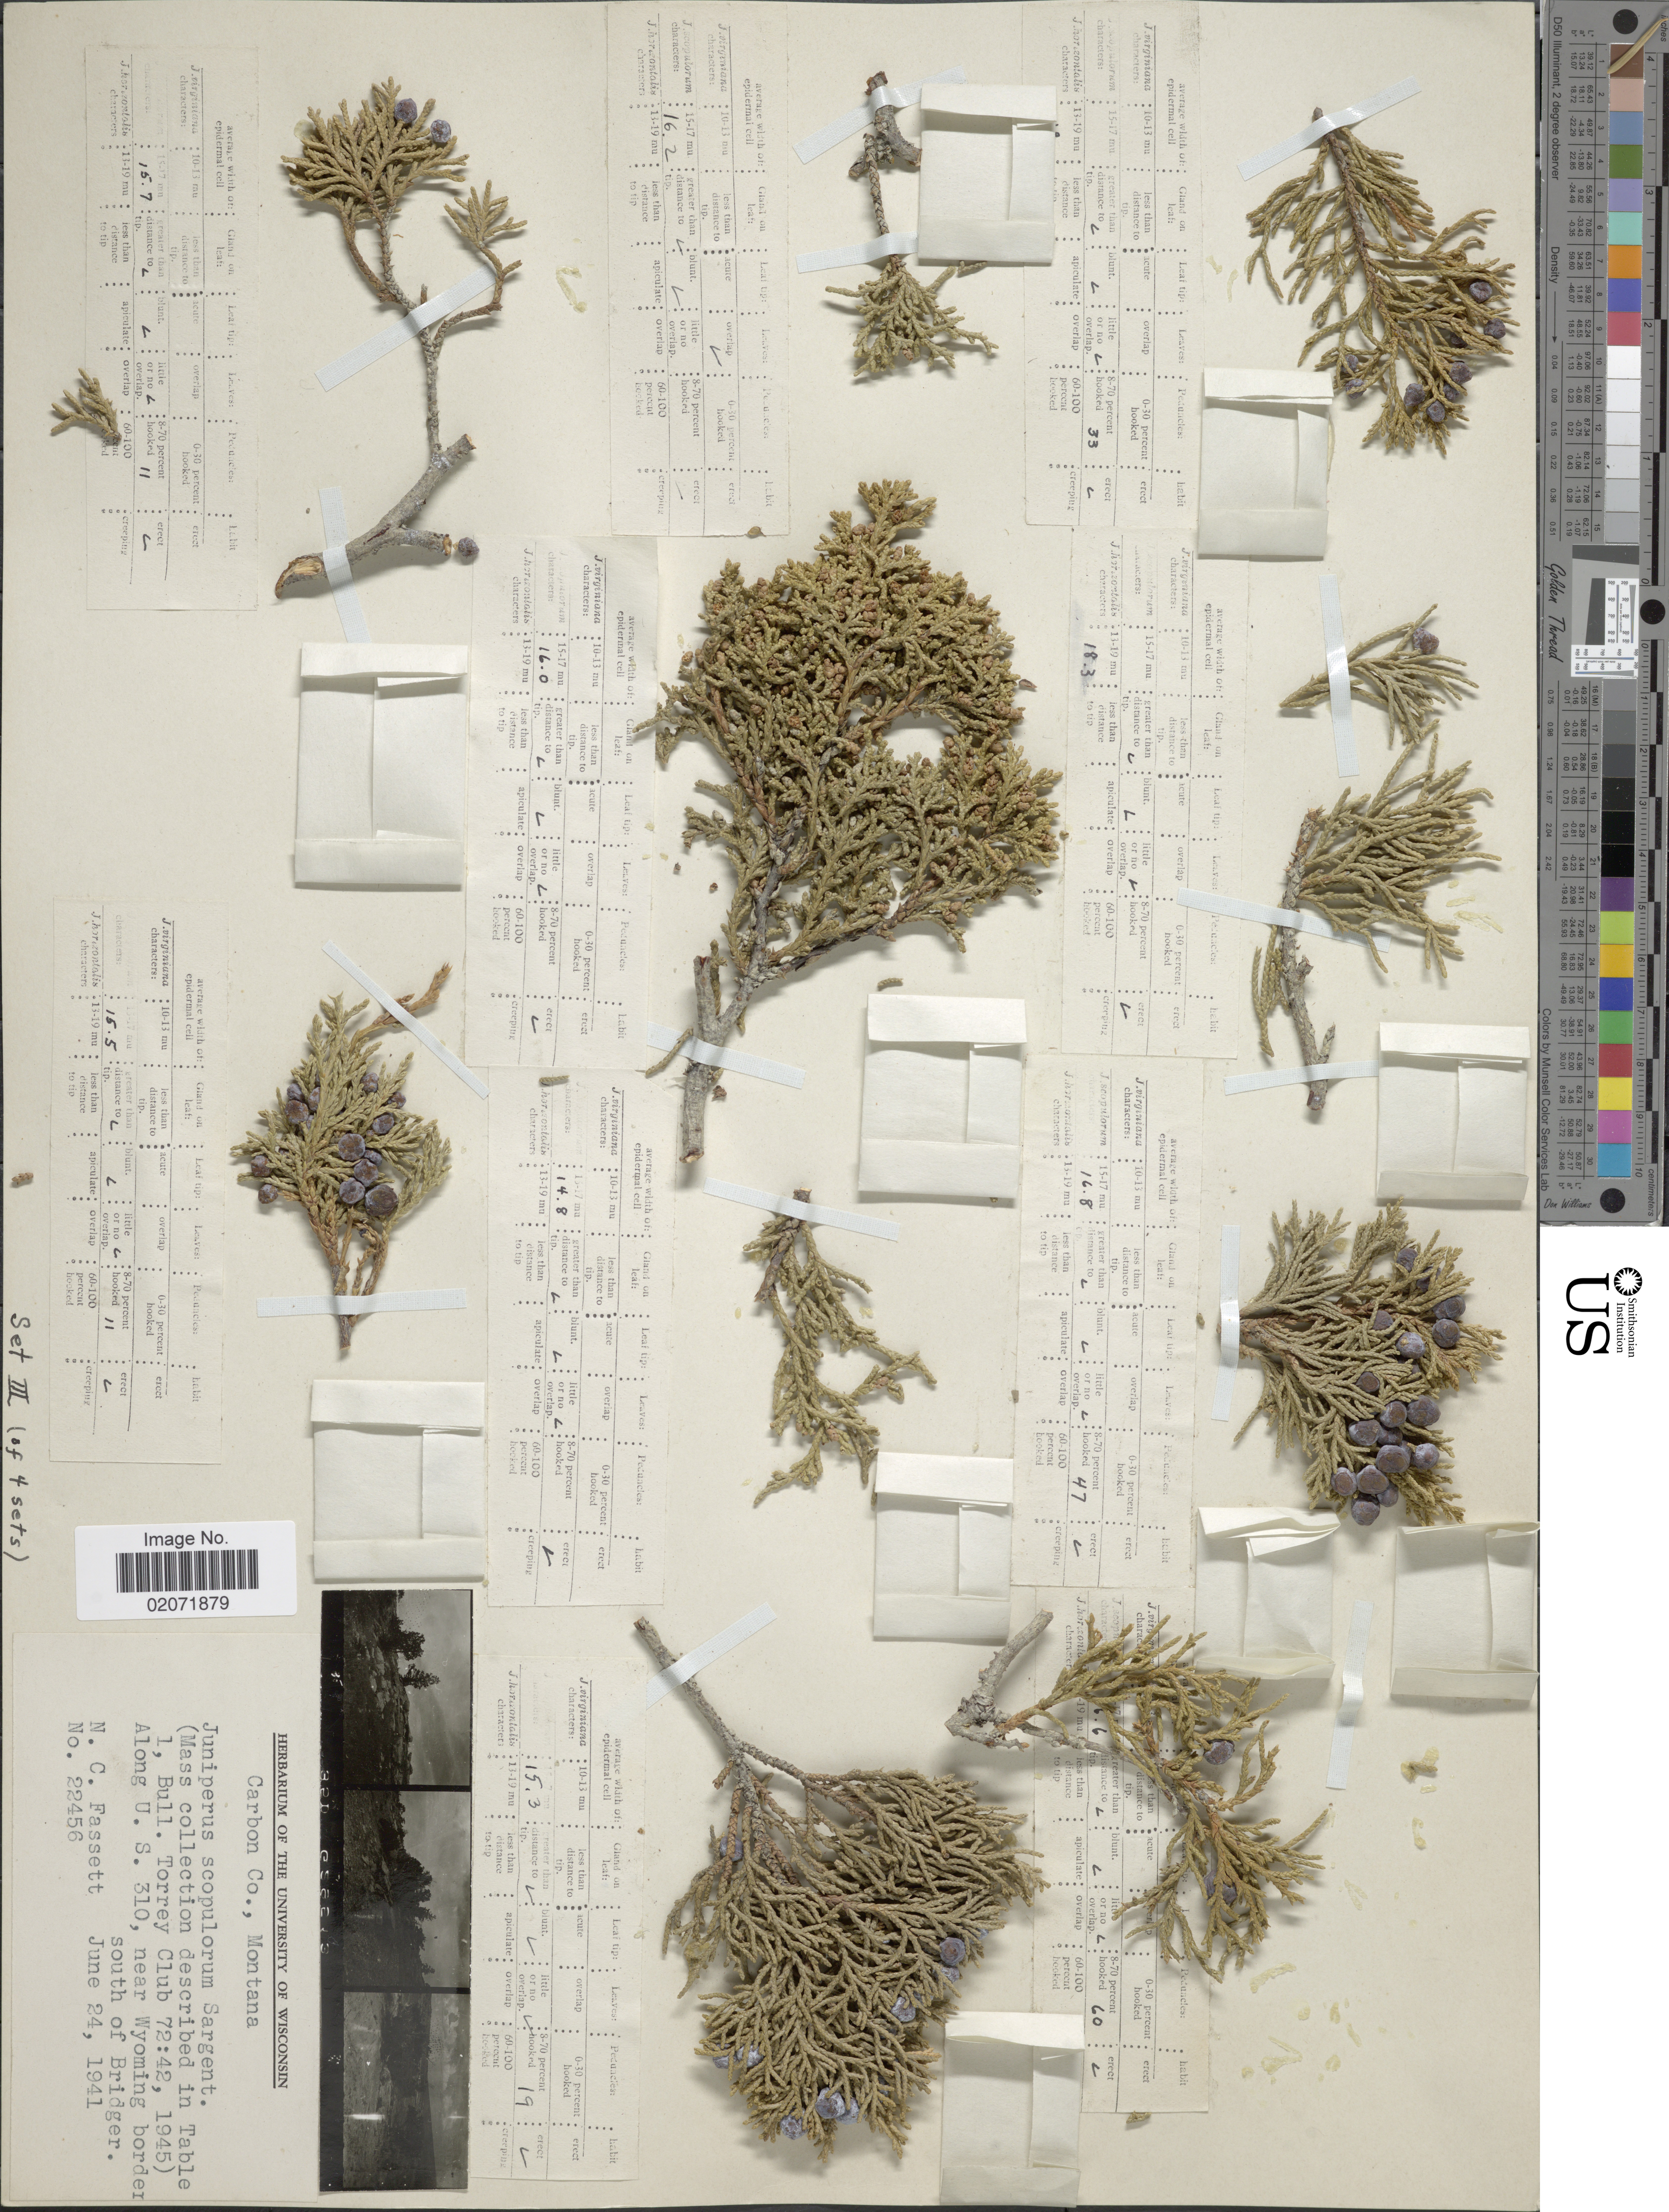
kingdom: Plantae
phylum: Tracheophyta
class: Pinopsida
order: Pinales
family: Cupressaceae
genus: Juniperus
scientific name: Juniperus scopulorum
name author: Sarg.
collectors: N. C. Fassett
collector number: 22456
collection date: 1941-06-24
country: United States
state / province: Montana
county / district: Carbon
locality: Along U.S. 310, near Wyoming border S of Bridger